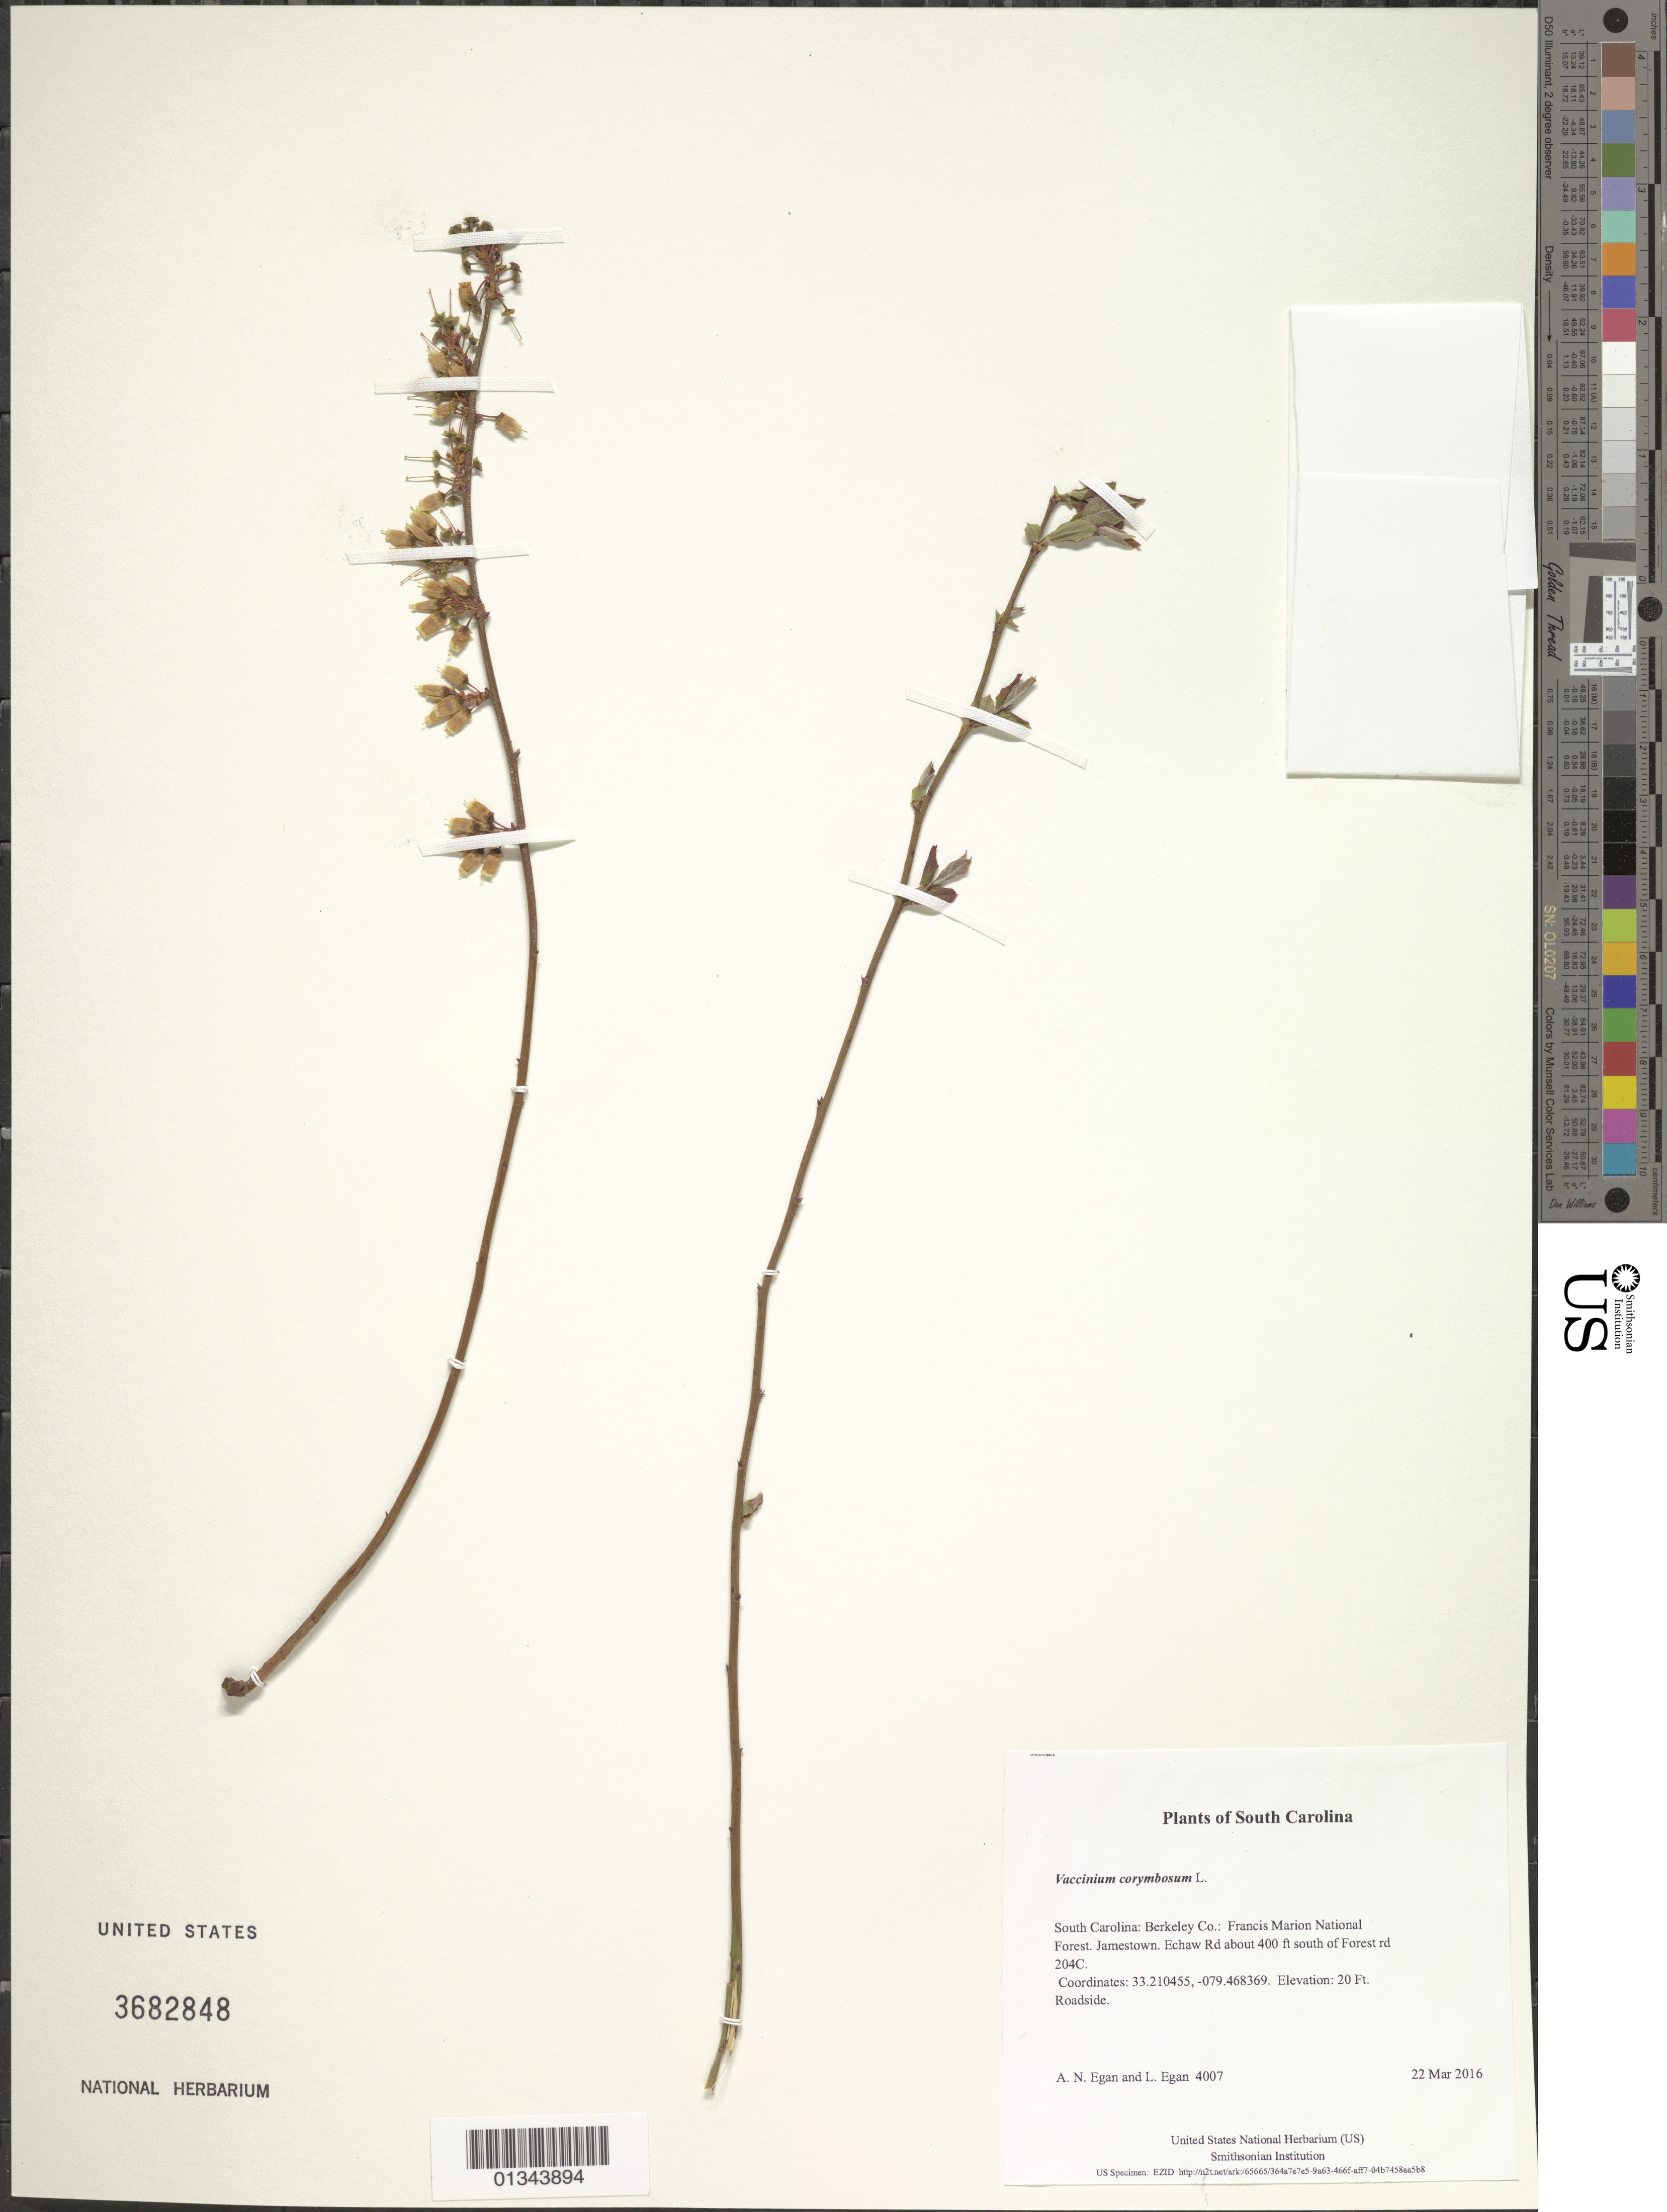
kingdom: Plantae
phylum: Tracheophyta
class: Magnoliopsida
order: Ericales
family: Ericaceae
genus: Vaccinium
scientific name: Vaccinium corymbosum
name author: L.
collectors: A. N. Egan & L. Egan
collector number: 4007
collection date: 2016-03-22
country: United States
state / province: South Carolina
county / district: Berkeley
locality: Francis Marion National Forest. Jamestown. Echaw Rd about 400 ft south of Forest rd 204C.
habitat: Roadside.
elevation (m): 6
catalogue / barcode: US 3682848